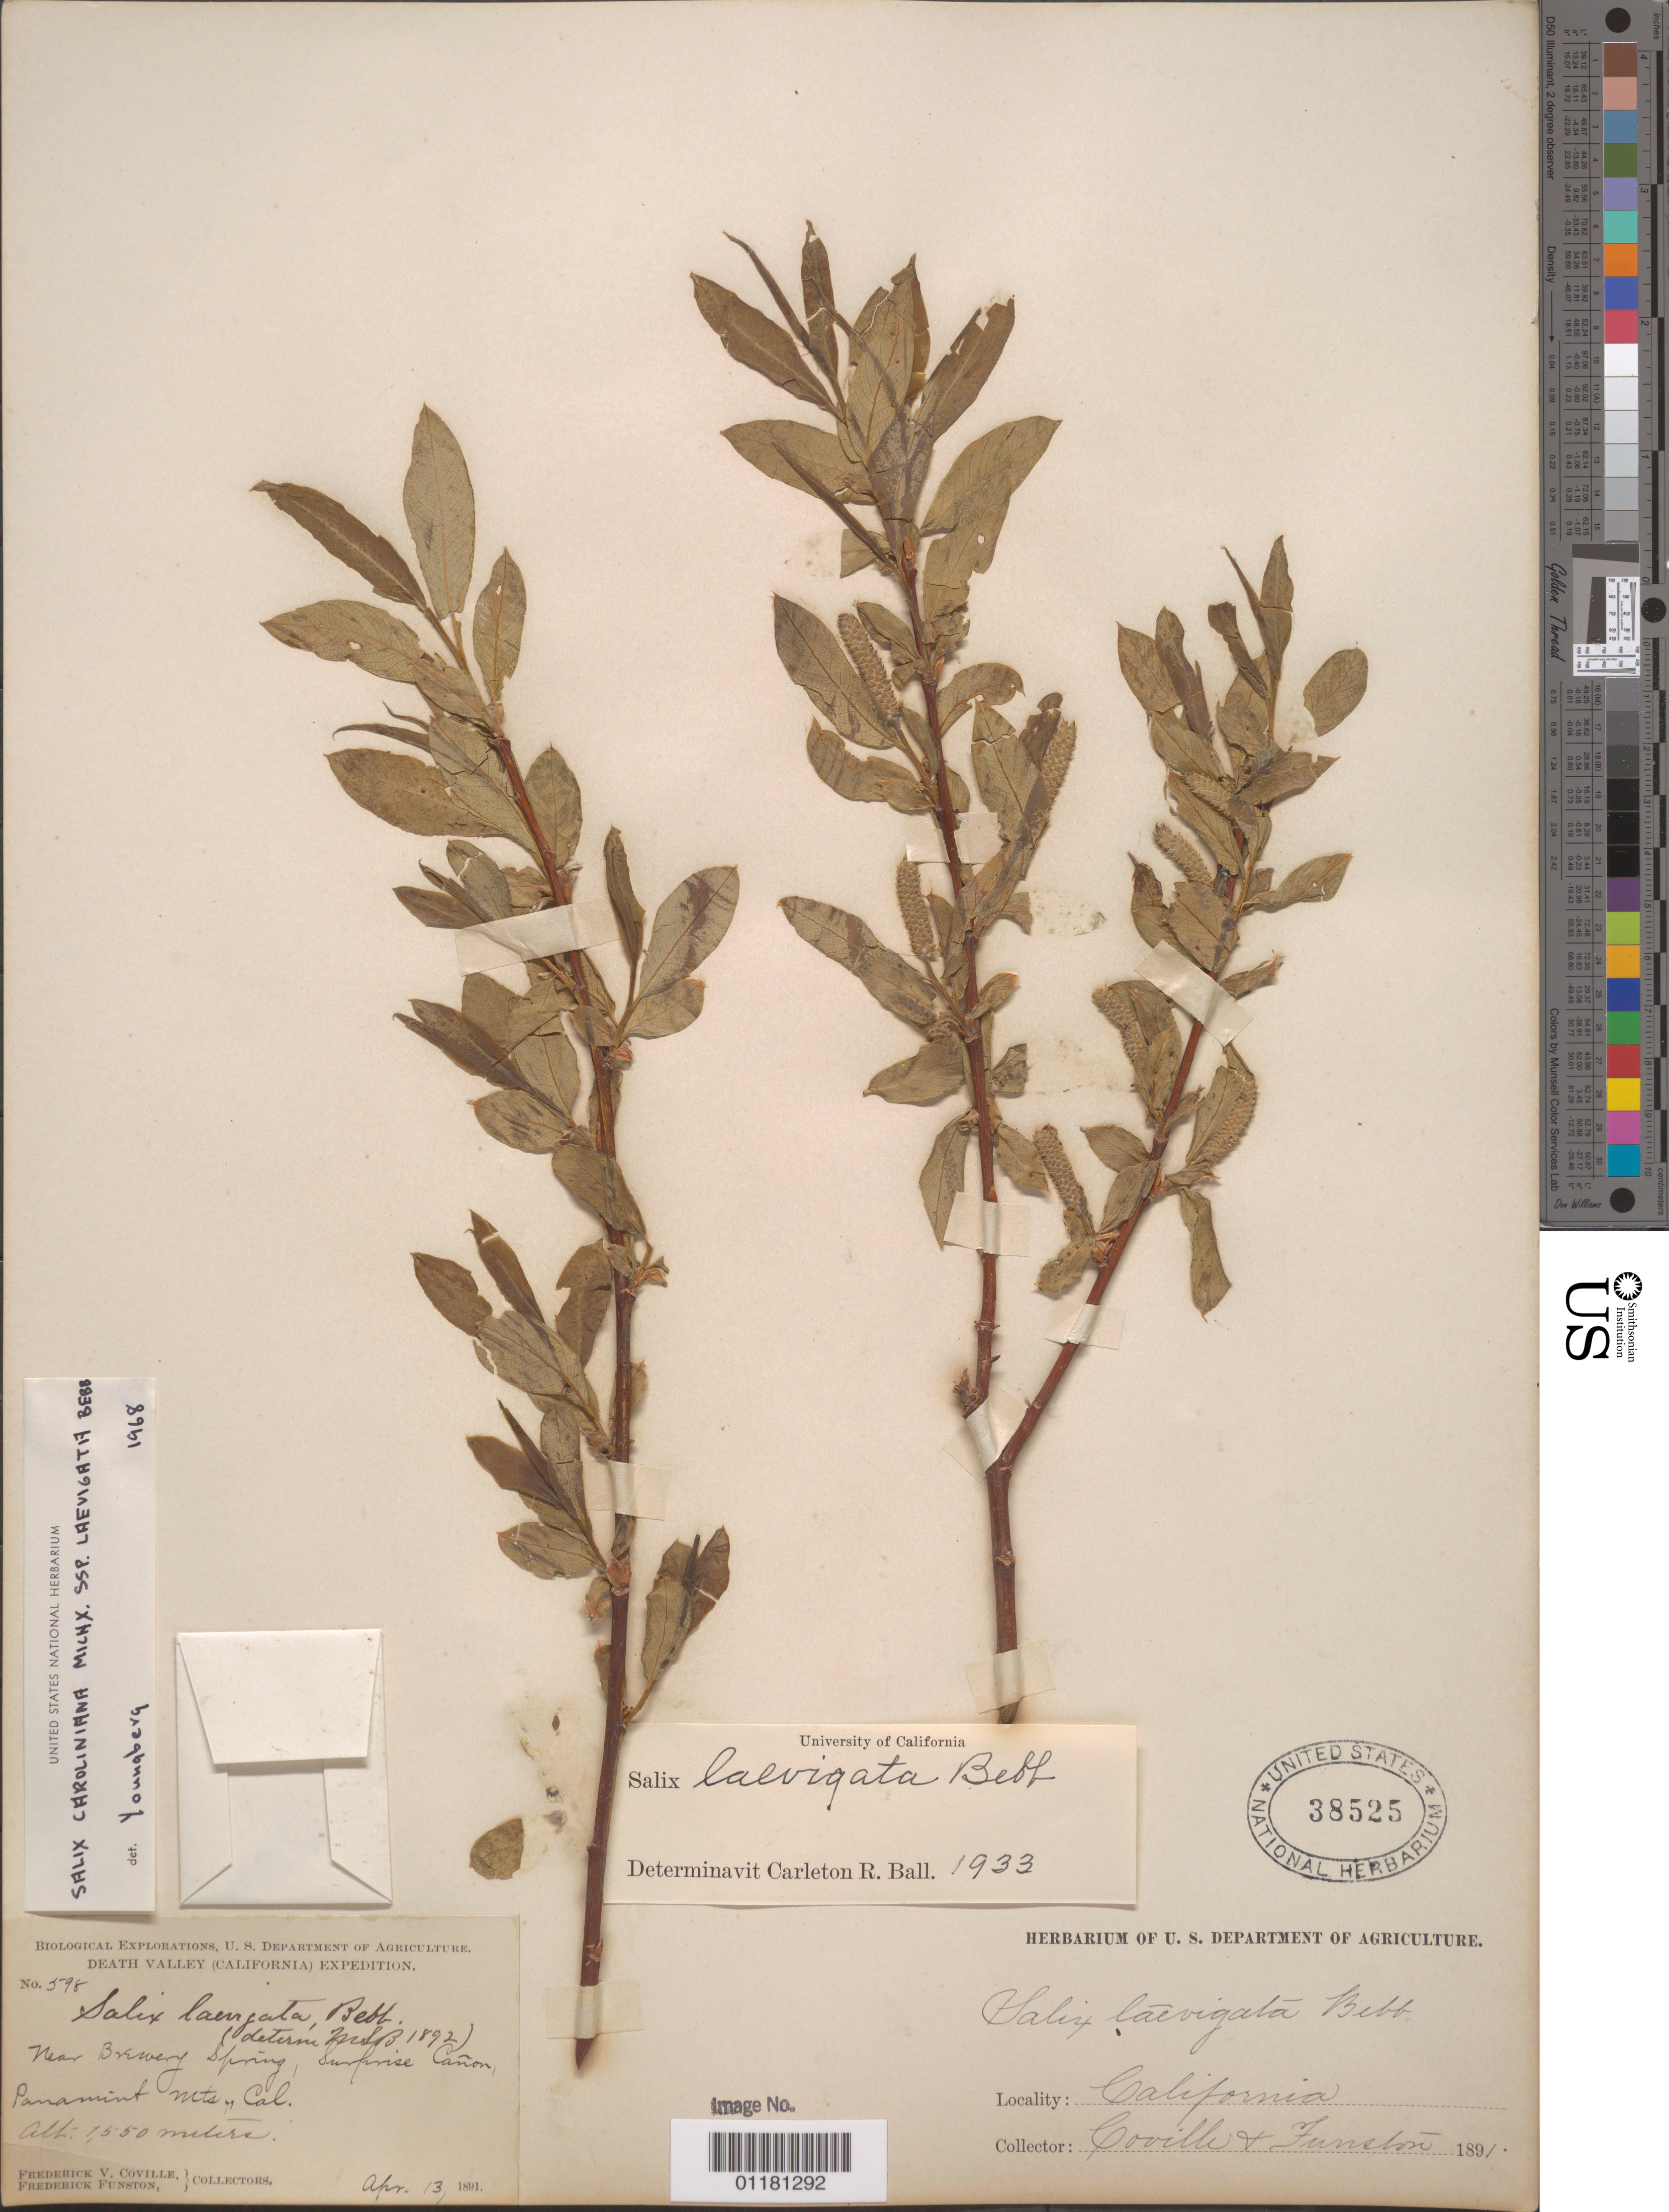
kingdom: Plantae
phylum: Tracheophyta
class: Magnoliopsida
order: Malpighiales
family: Salicaceae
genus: Salix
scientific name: Salix laevigata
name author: Bebb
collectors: F. V. Coville & F. Funston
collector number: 598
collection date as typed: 13 Apr 1891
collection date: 1891-04-13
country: United States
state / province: California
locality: Panamint Mountains, near Brewery Spring, Surprise Canyon.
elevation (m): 1550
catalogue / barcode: US 38525